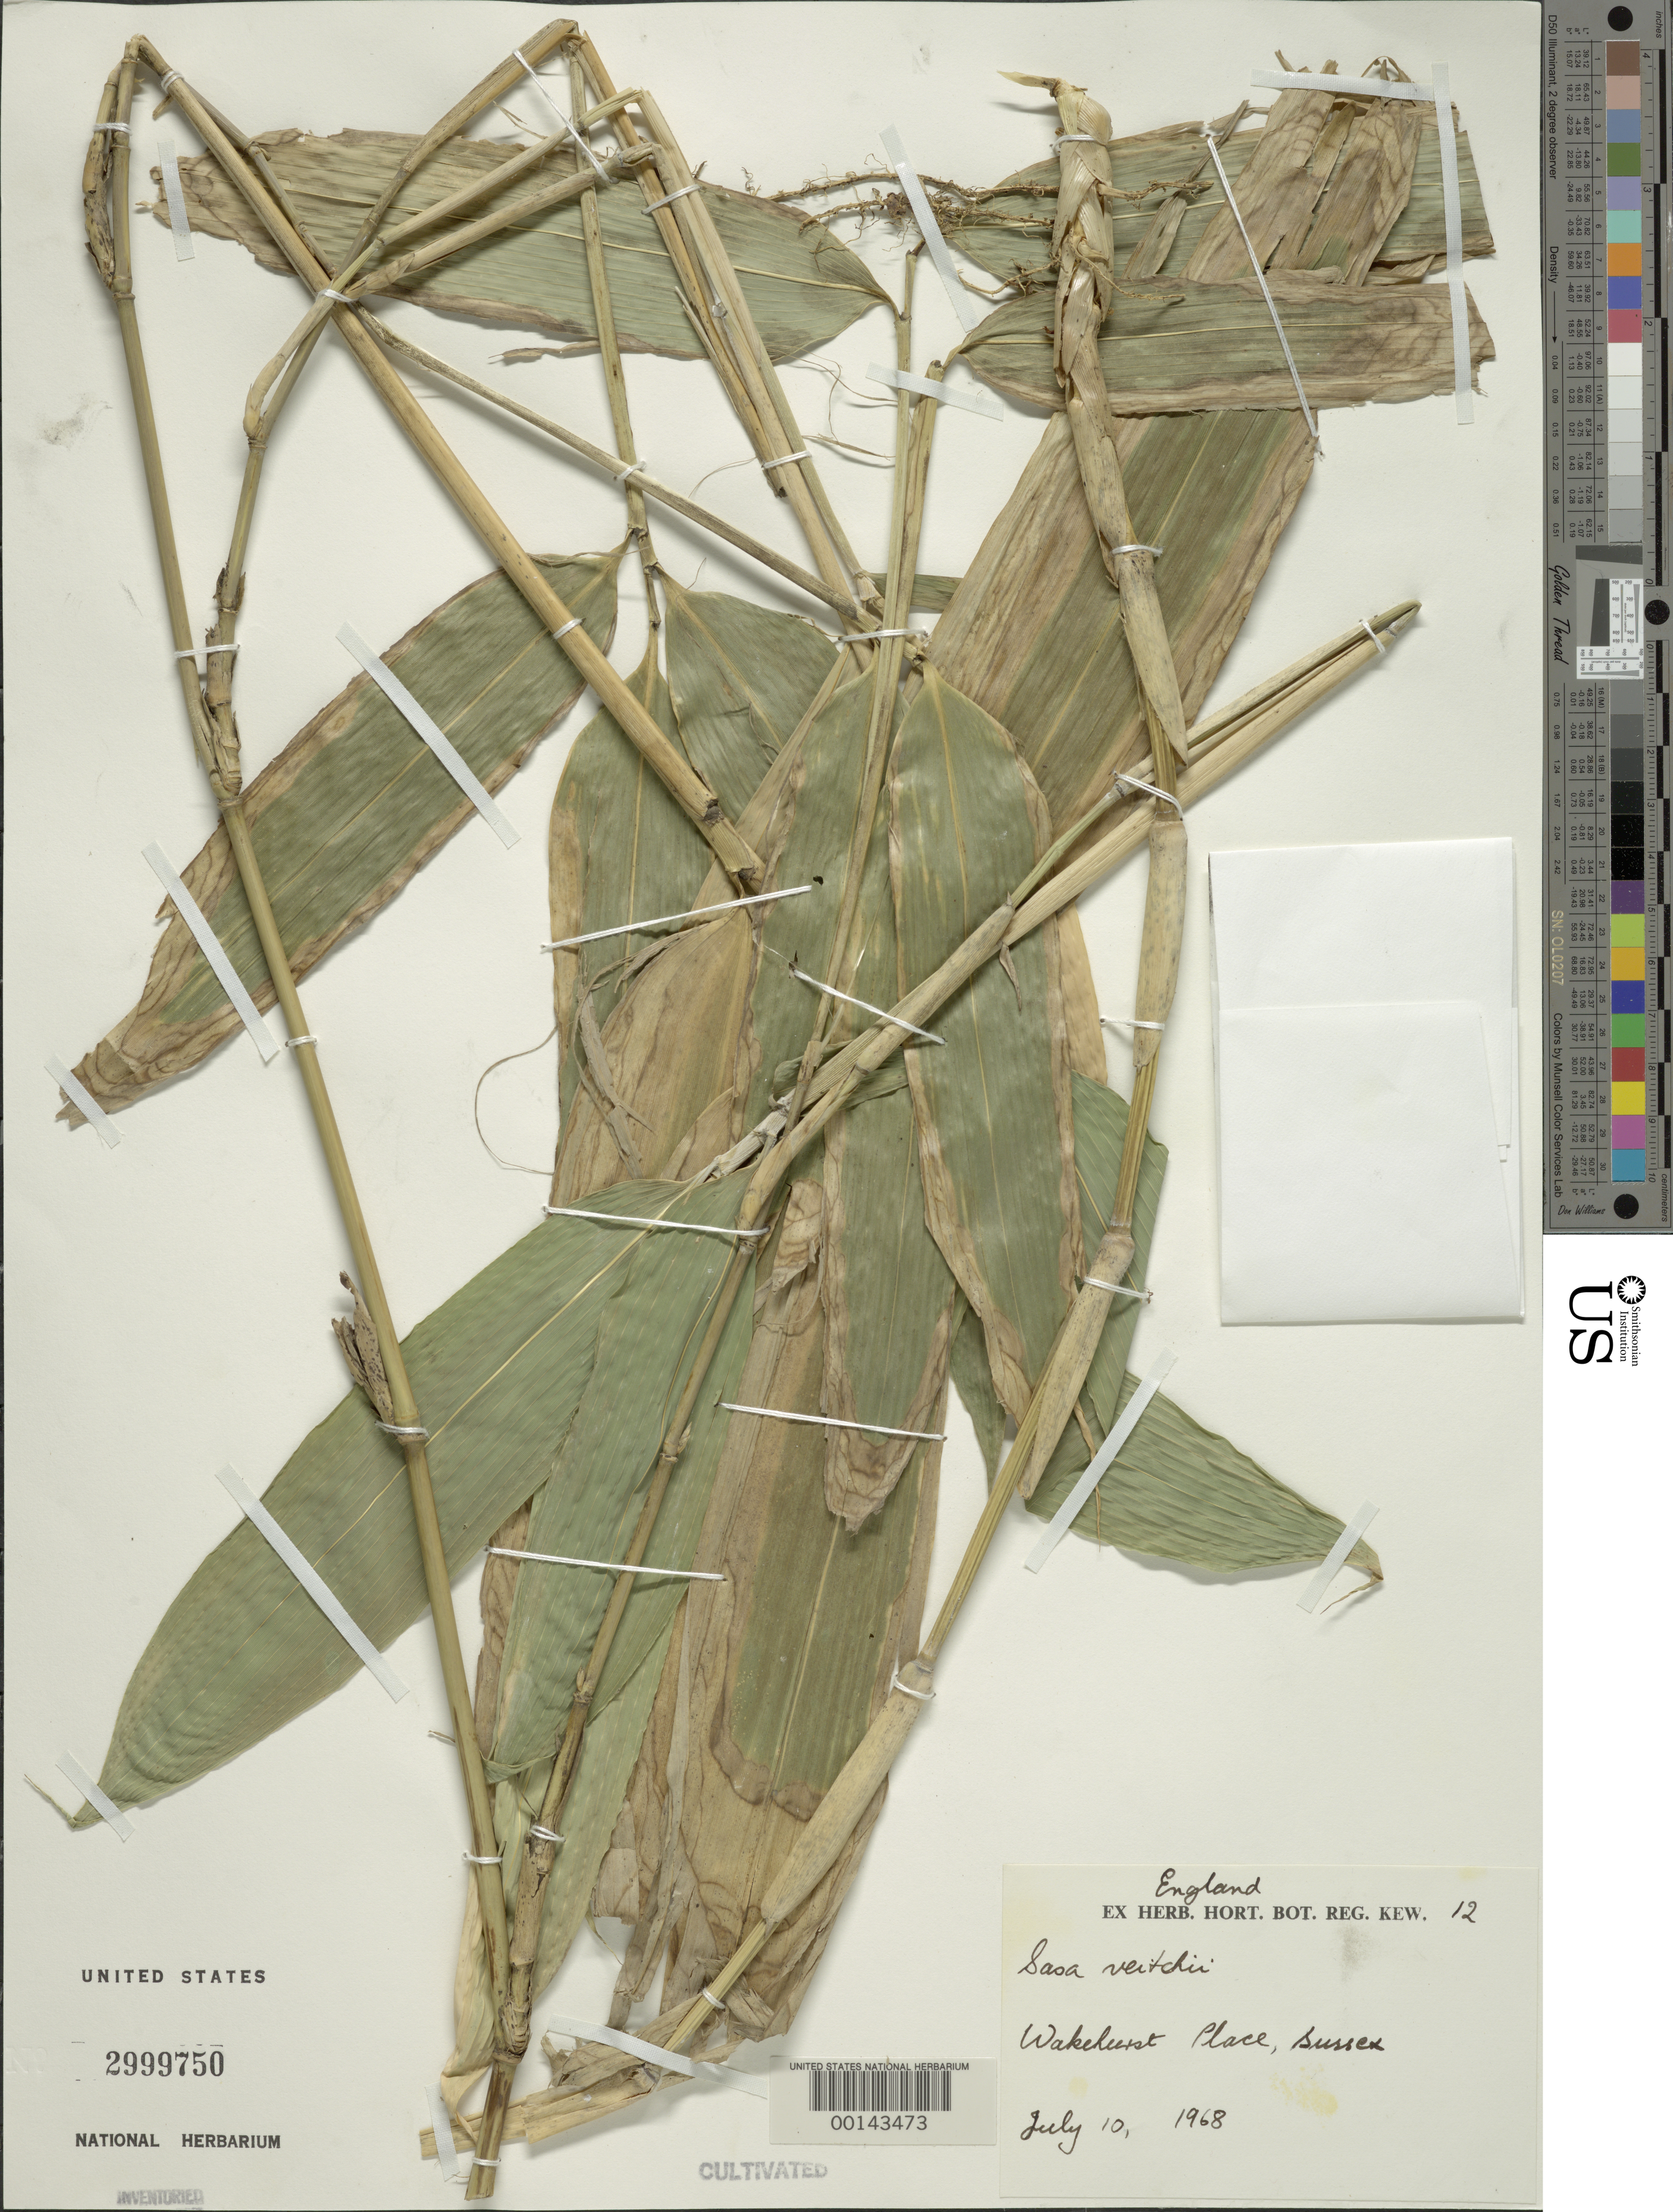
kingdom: Plantae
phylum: Tracheophyta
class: Liliopsida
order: Poales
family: Poaceae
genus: Sasa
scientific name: Sasa veitchii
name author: (Carrière) Rehder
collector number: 12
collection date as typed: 10 Jul 1968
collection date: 1968-07-10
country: United Kingdom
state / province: England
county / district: Sussex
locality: Wakehurst Place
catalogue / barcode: US 2999750